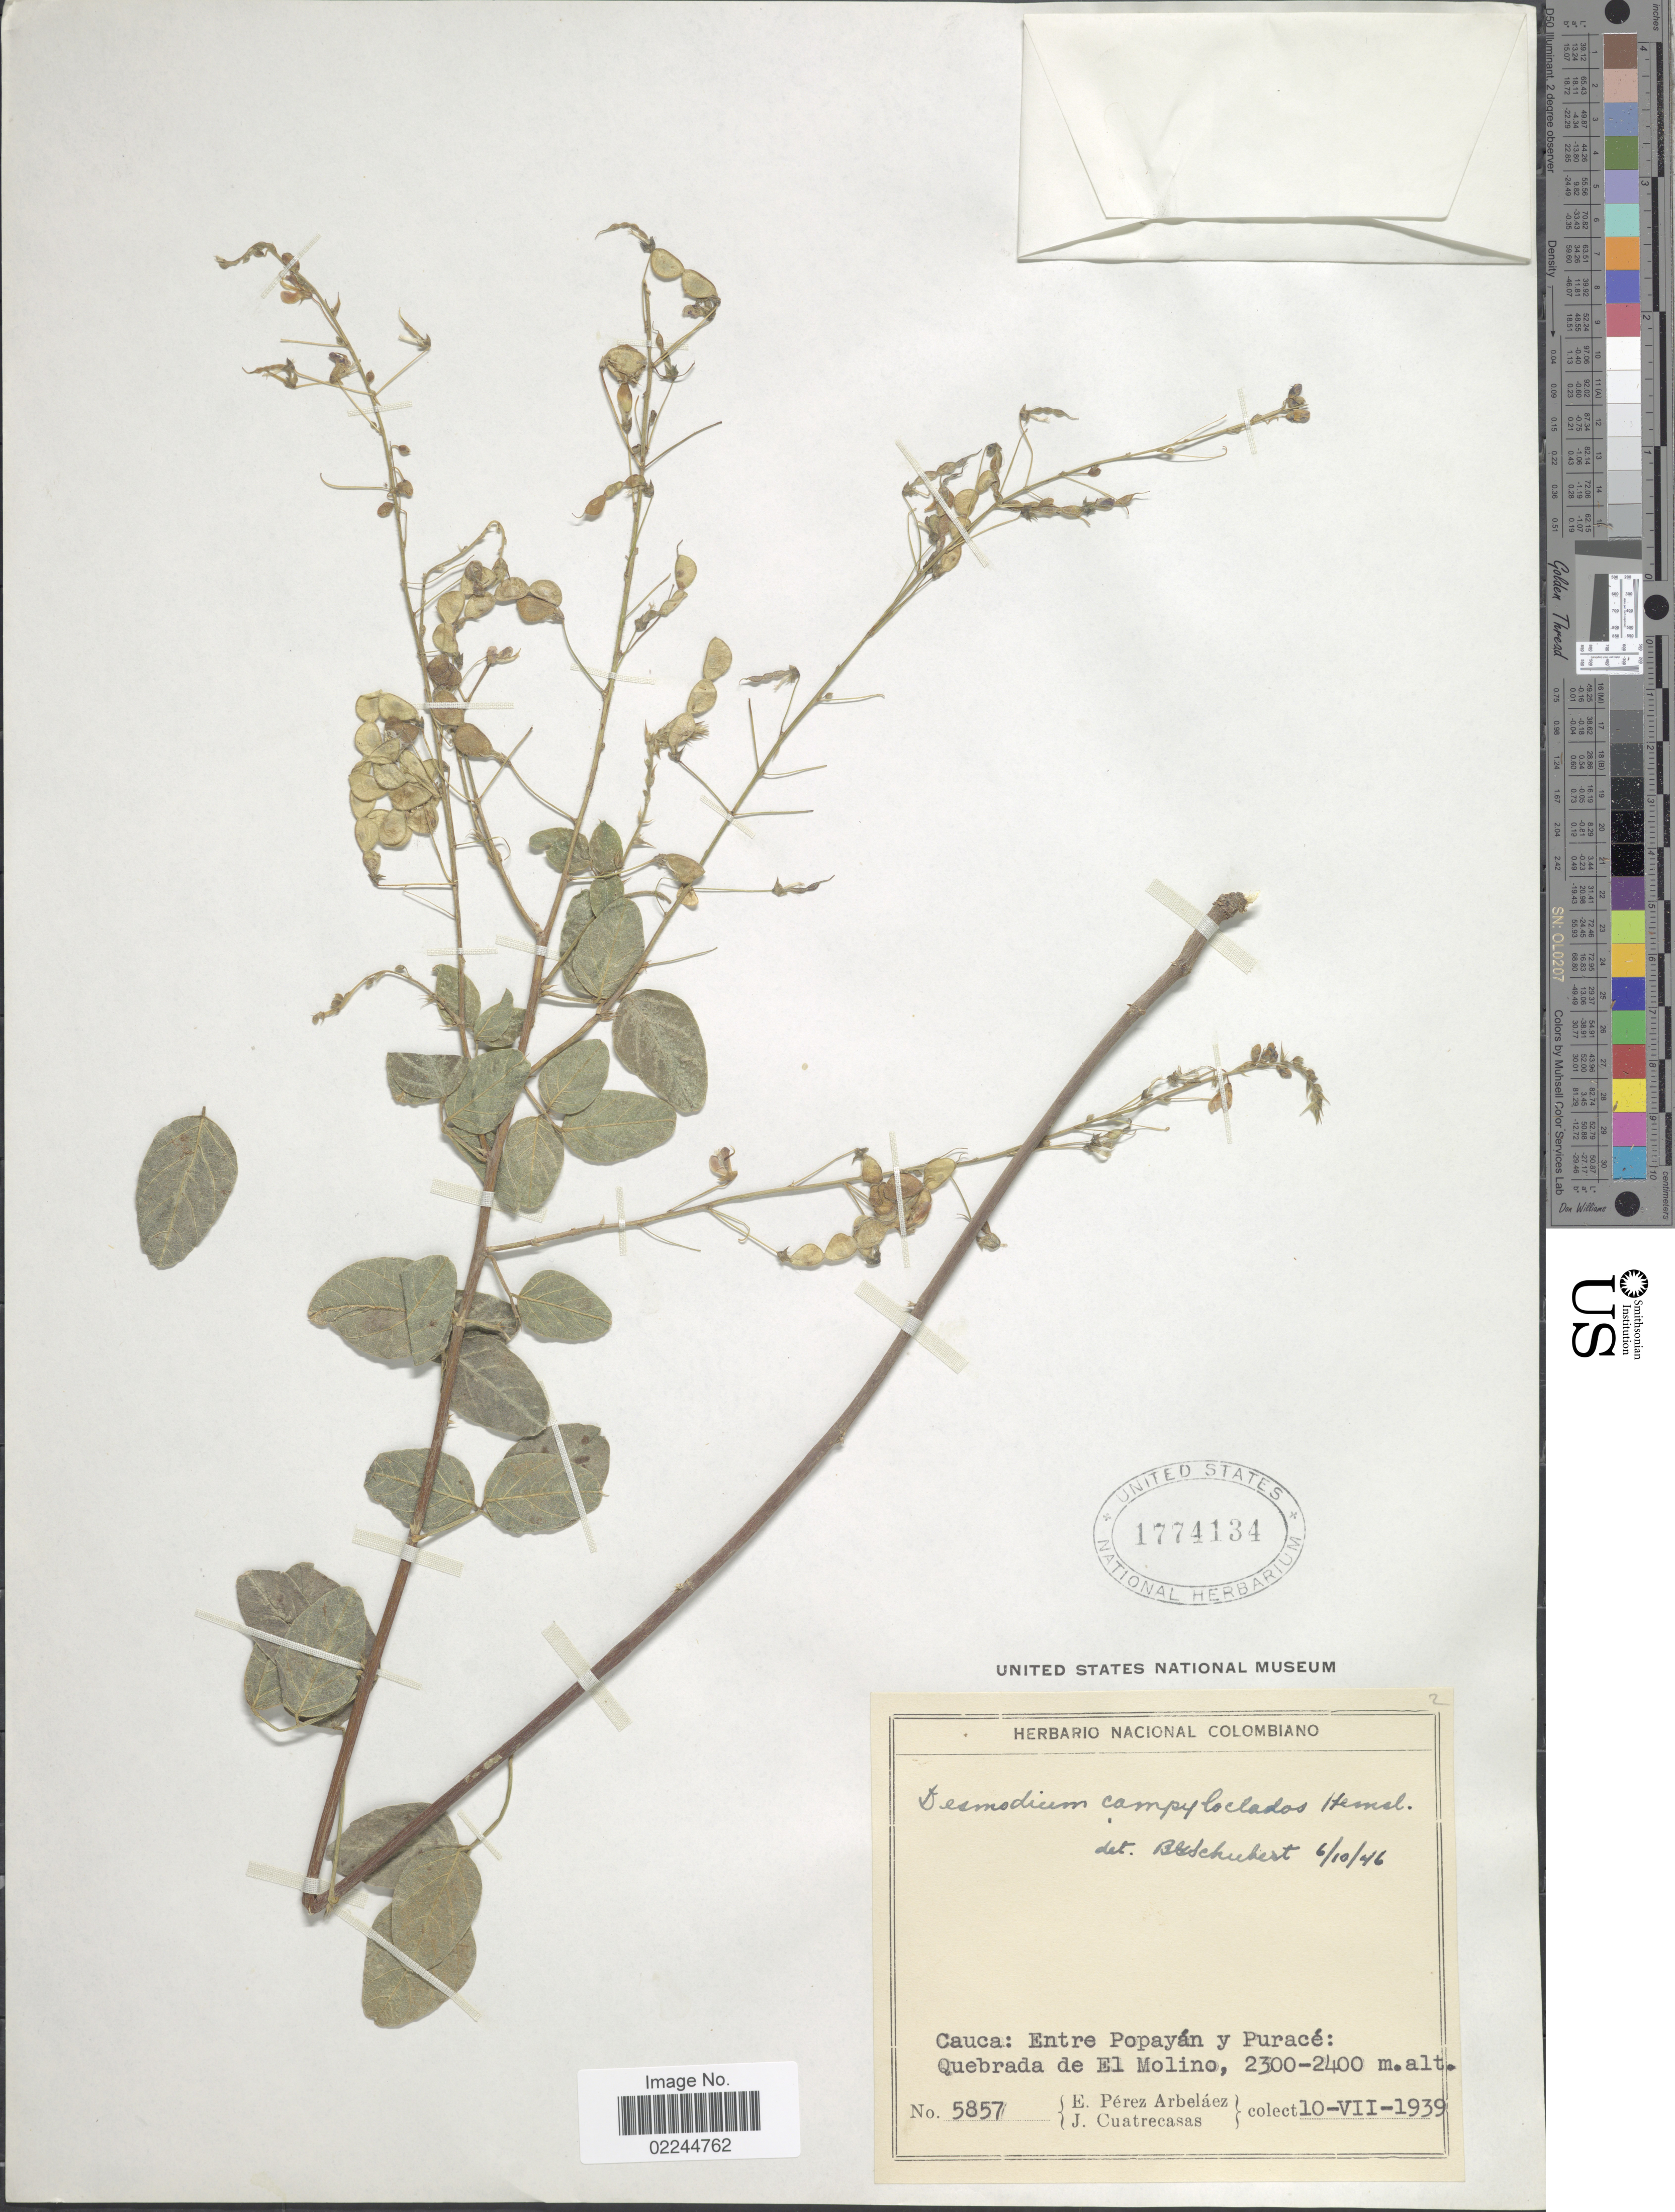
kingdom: Plantae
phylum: Tracheophyta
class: Magnoliopsida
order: Fabales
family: Fabaceae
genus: Desmodium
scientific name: Desmodium campyloclados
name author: Hemsl.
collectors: E. Pérez Arbeláez & J. Cuatrecasas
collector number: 5857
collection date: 1939-07-10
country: Colombia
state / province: Cauca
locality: Entre Popayan y Purace, Quebrada de El Molino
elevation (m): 2300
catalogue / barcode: US 1774134